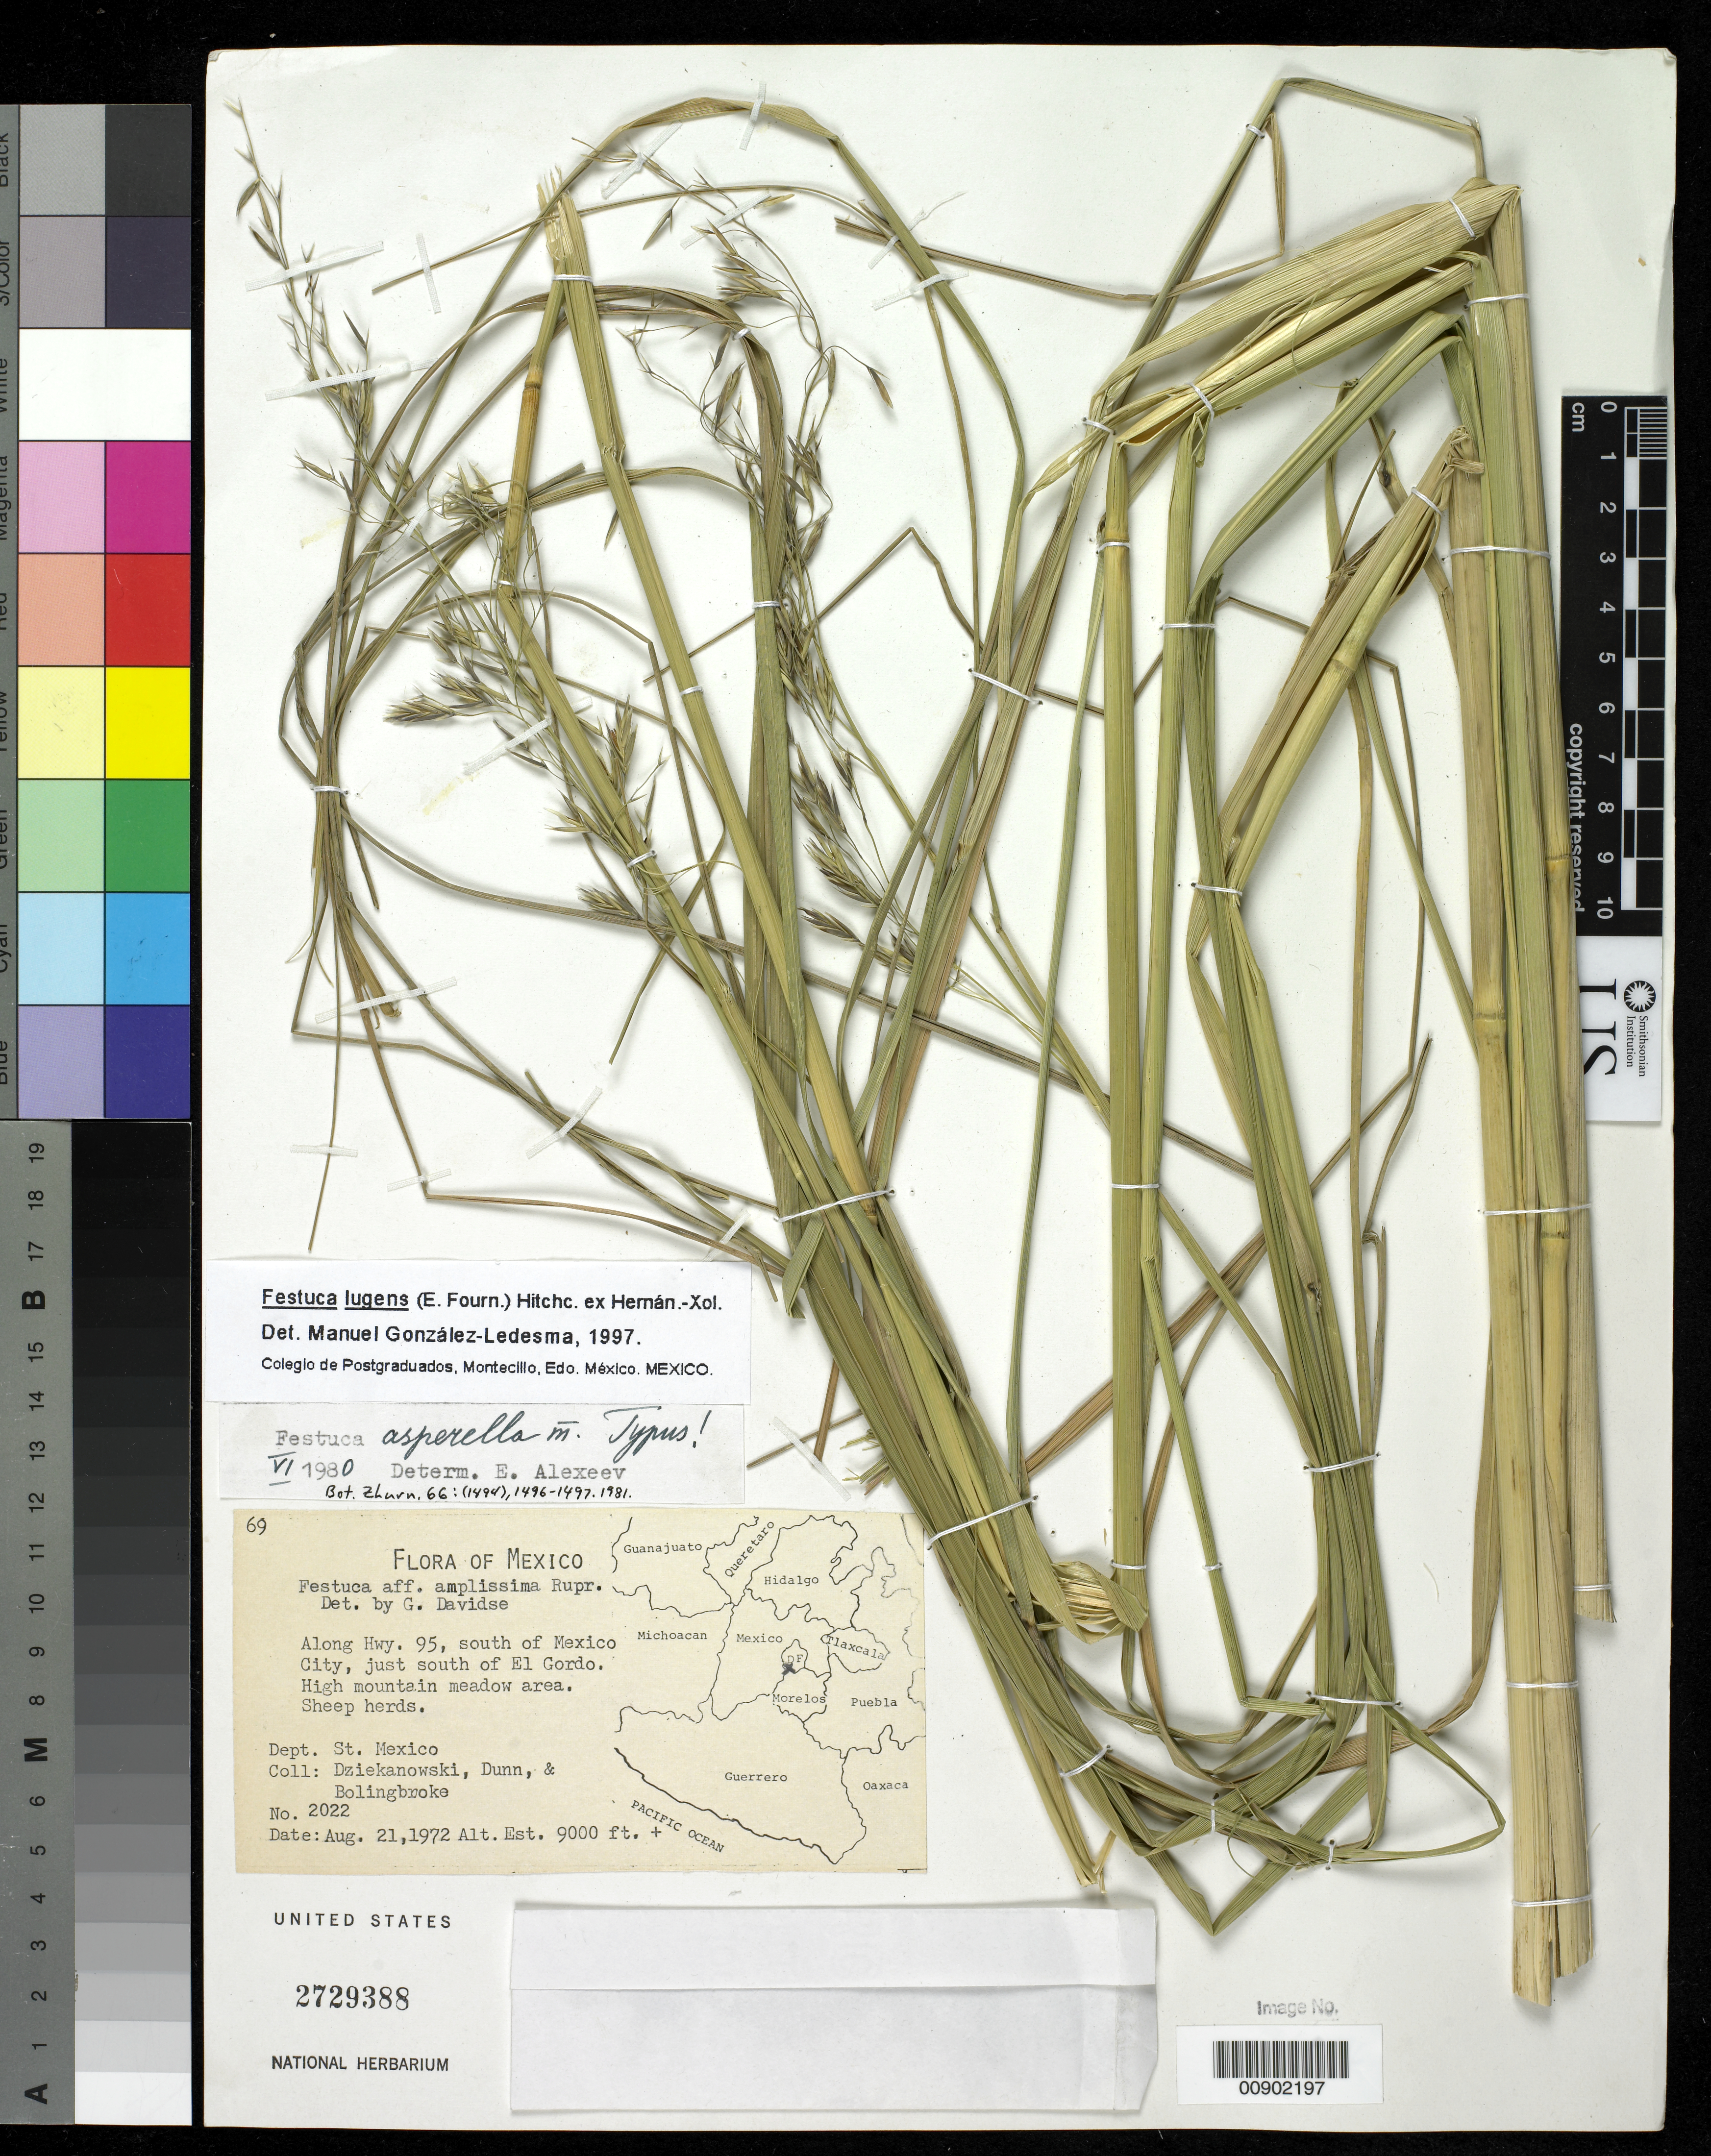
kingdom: Plantae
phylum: Tracheophyta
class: Liliopsida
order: Poales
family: Poaceae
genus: Festuca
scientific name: Festuca asperella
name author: E.B. Alexeev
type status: Holotype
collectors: -. Dziekanowski, Dunn, -- & -- Bolingbroke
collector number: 2022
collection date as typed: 21 Aug 1972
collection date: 1972-08-21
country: Mexico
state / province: Distrito Federal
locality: Along Hwy. 95, south of Mexico City, just south of El Gordo.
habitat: High mountain meadow area.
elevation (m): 2743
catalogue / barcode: US 2729388